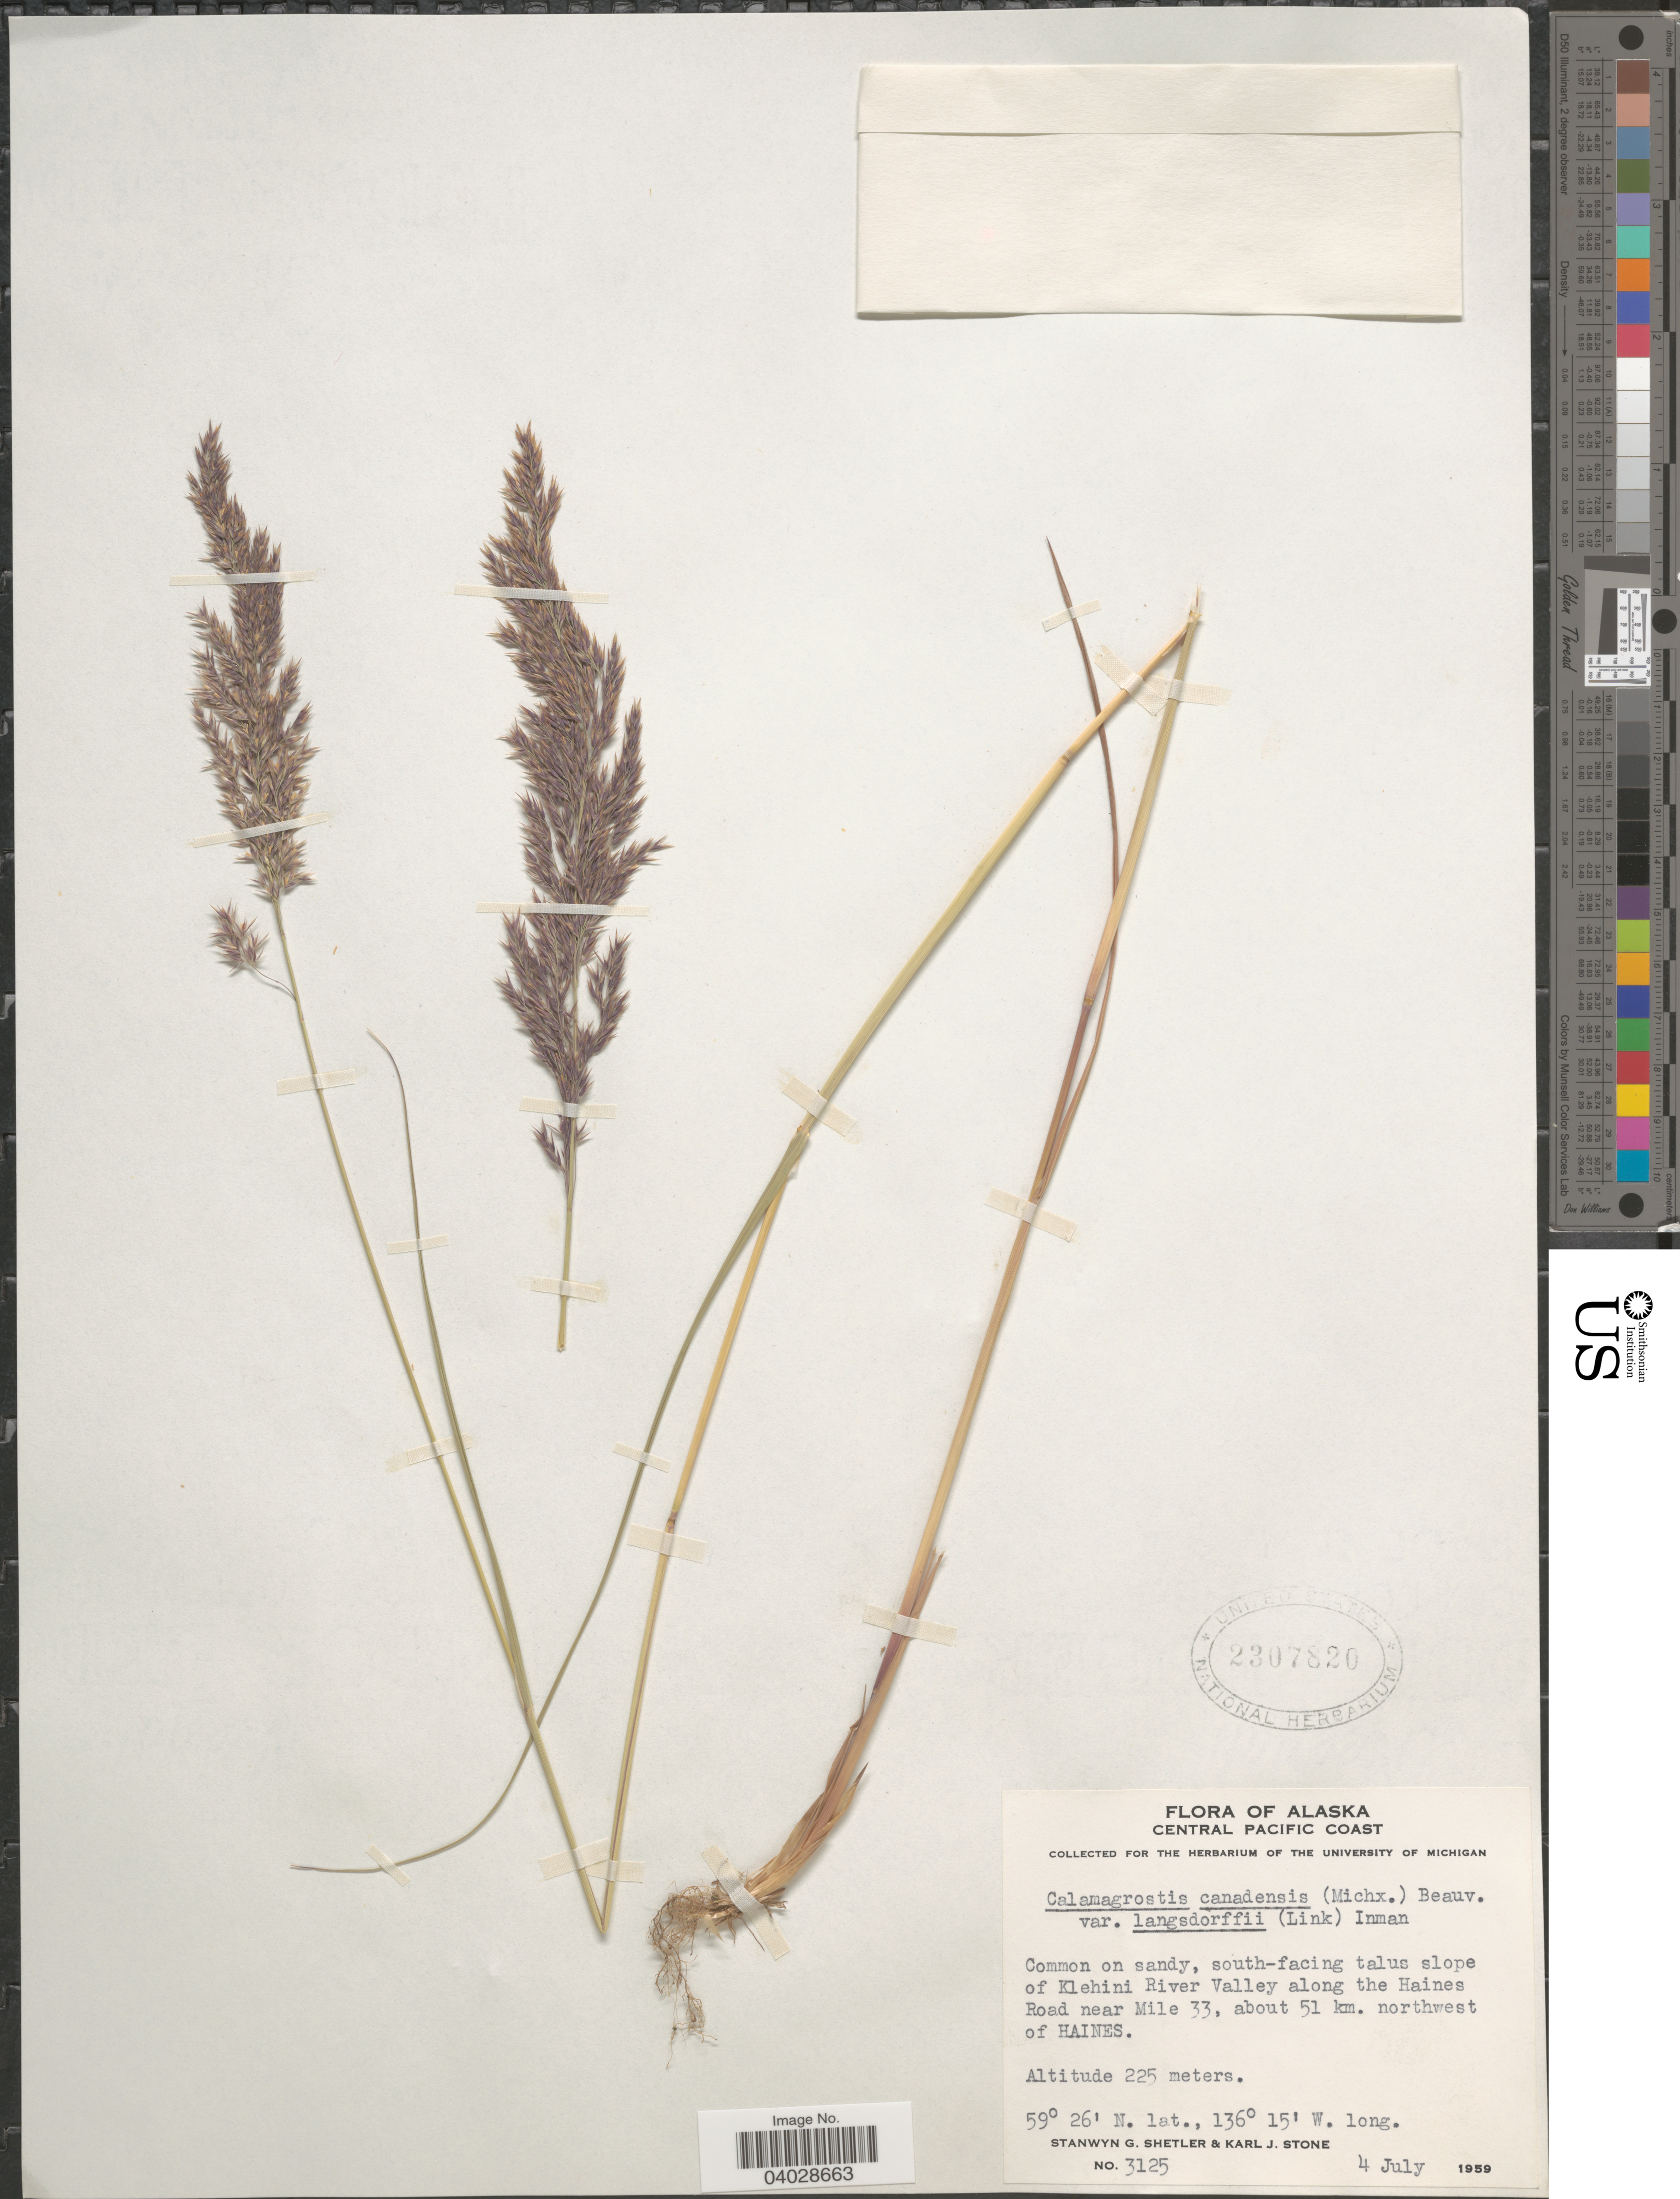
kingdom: Plantae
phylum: Tracheophyta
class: Liliopsida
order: Poales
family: Poaceae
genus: Calamagrostis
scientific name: Calamagrostis canadensis var. langsdorffii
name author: (Link) Inman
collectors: S. Shetler & K. J. Stone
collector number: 3125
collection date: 1959-07-04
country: United States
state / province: Alaska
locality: Central Pacific Coast. Common on sandy, south-facing talus slope of Klehini River Valley along the Haines Road near Mile 33, about 51 km. northwest of Haines.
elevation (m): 225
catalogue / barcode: US 2307820